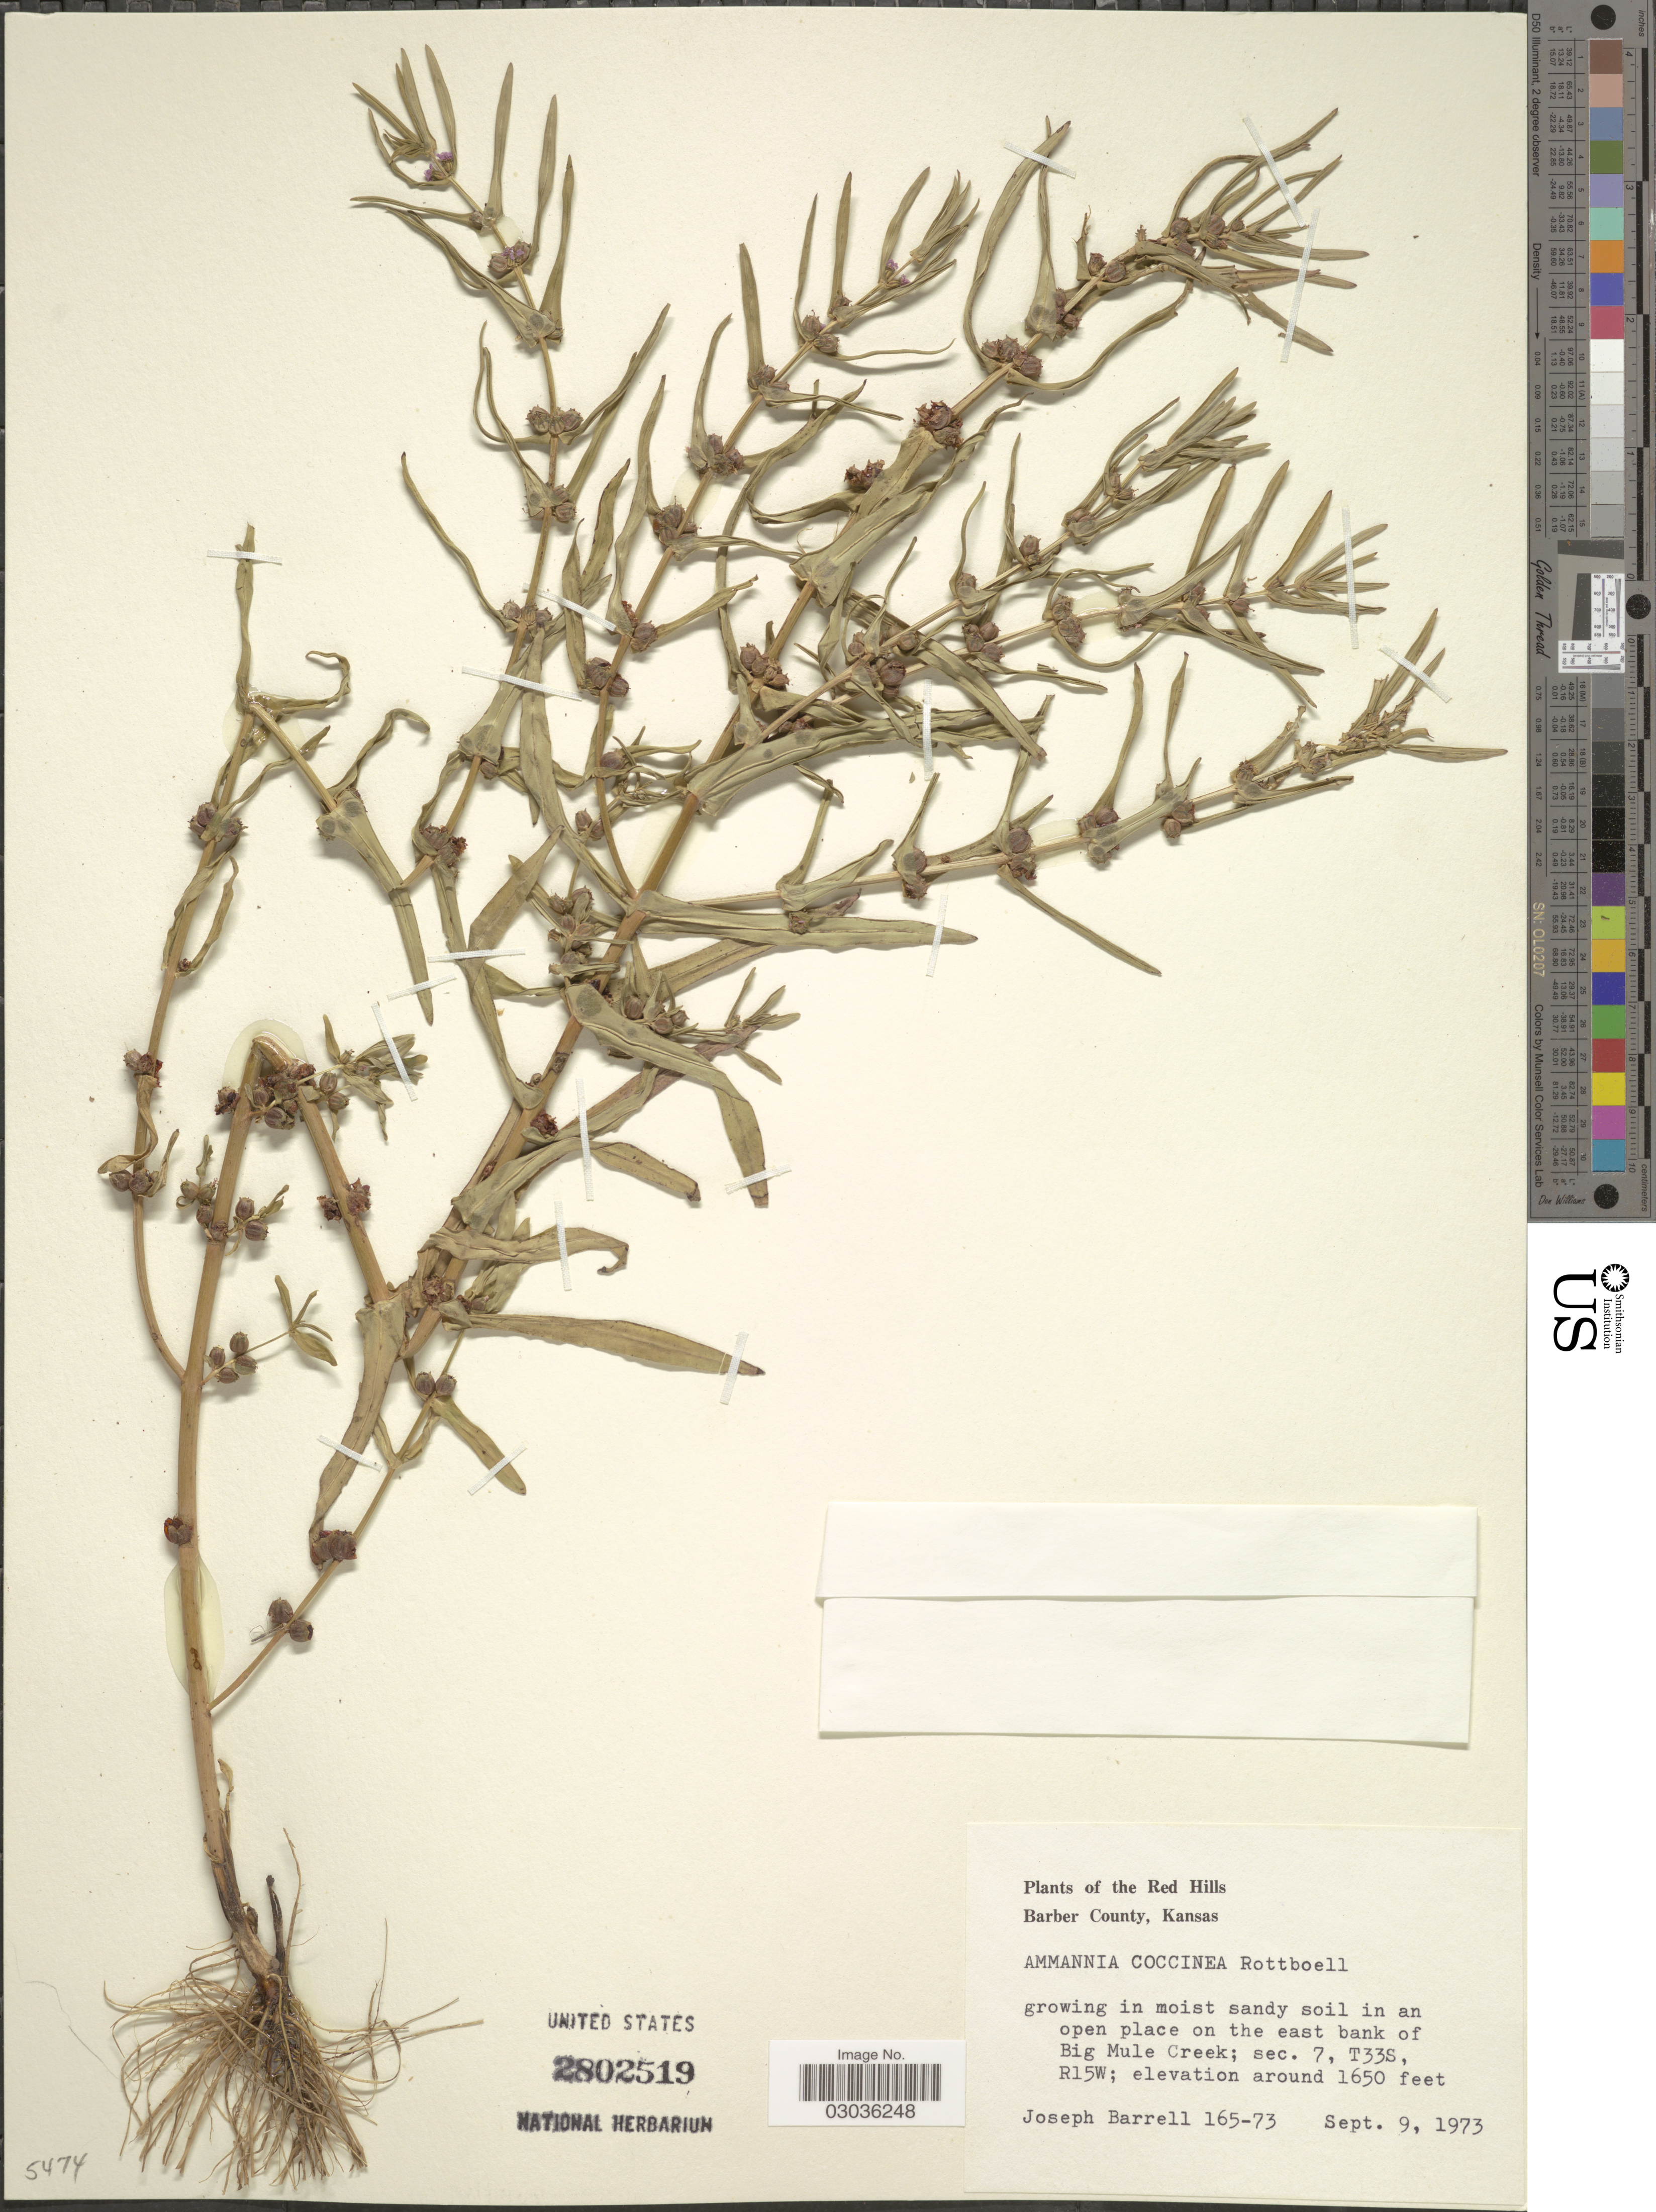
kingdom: Plantae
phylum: Tracheophyta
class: Magnoliopsida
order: Myrtales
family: Lythraceae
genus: Ammannia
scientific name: Ammannia coccinea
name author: Rottb.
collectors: J. Barrell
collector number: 165-73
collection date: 1973-09-09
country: United States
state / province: Kansas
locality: The Red Hills, Barber County, growing in moist sandy soil in an open place on the east bank of Big Mule Creek; sec. 7, T33S, R51W.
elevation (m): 503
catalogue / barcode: US 2802519